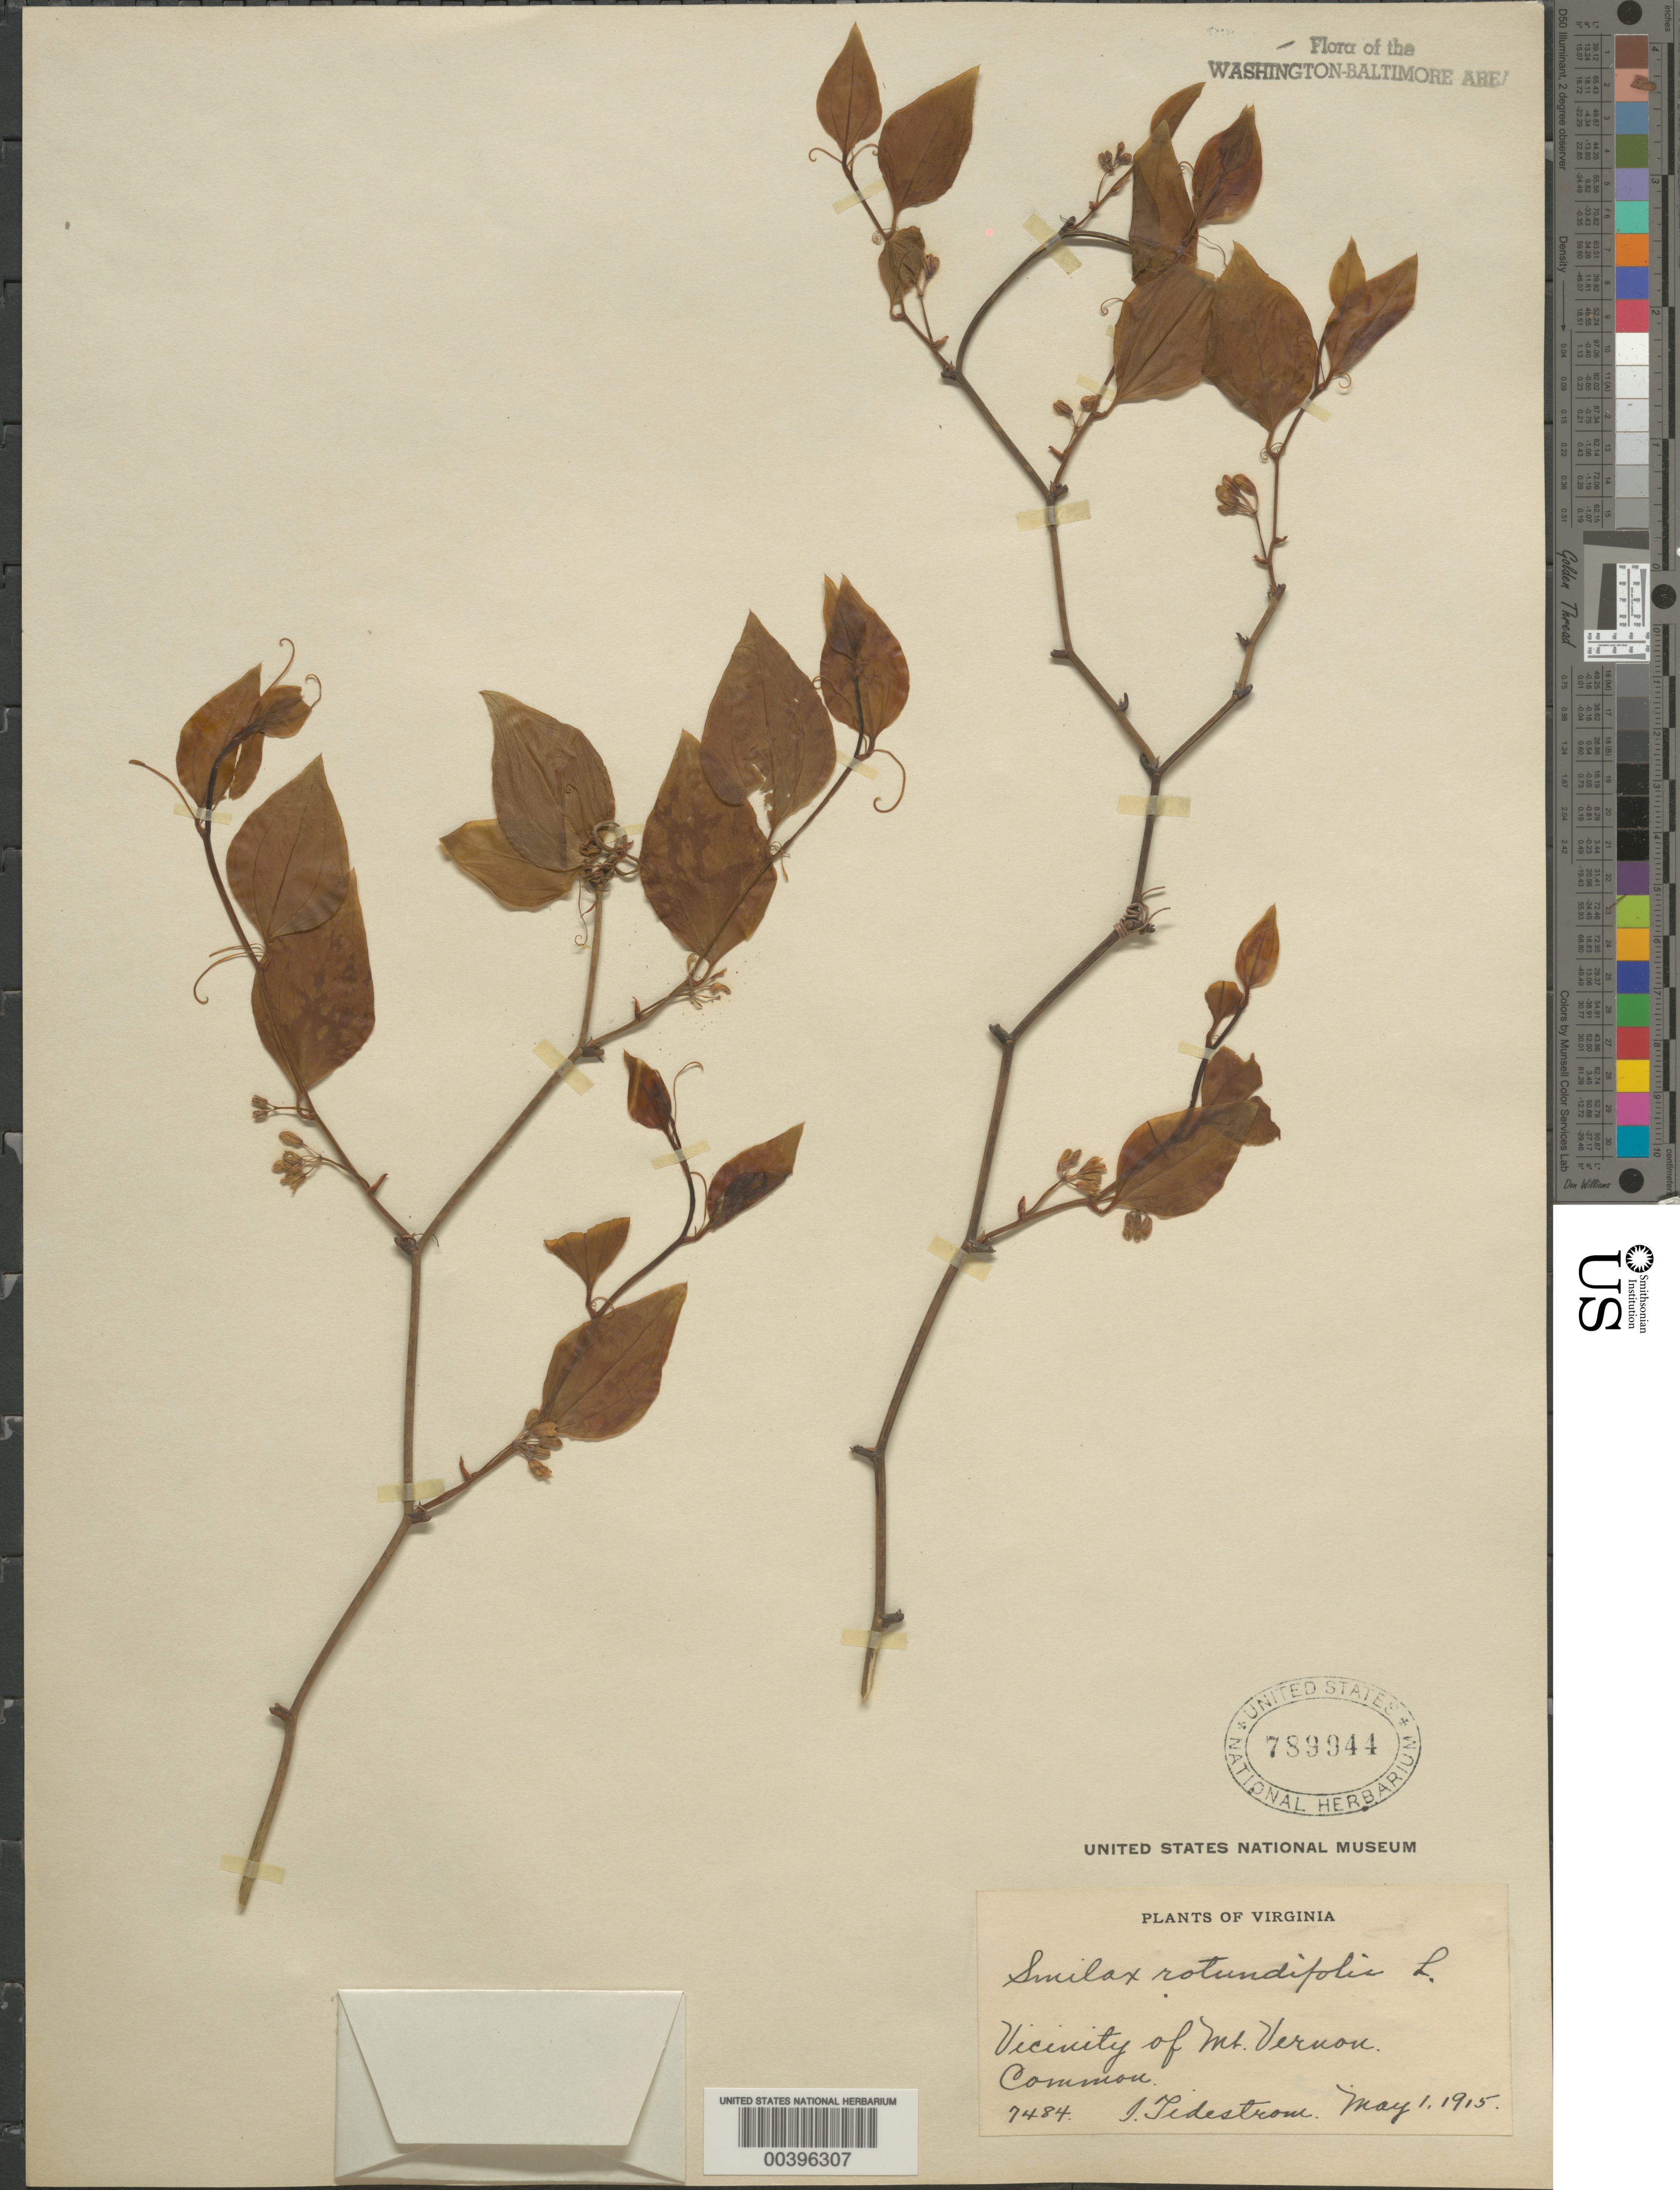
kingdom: Plantae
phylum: Tracheophyta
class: Liliopsida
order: Liliales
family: Smilacaceae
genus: Smilax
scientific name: Smilax rotundifolia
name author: L.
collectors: I. F. Tidestrom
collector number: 7484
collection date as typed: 01 May 1915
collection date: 1915-05-01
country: United States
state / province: Virginia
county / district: Fairfax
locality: Mt. Vernon vicinity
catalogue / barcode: US 789944